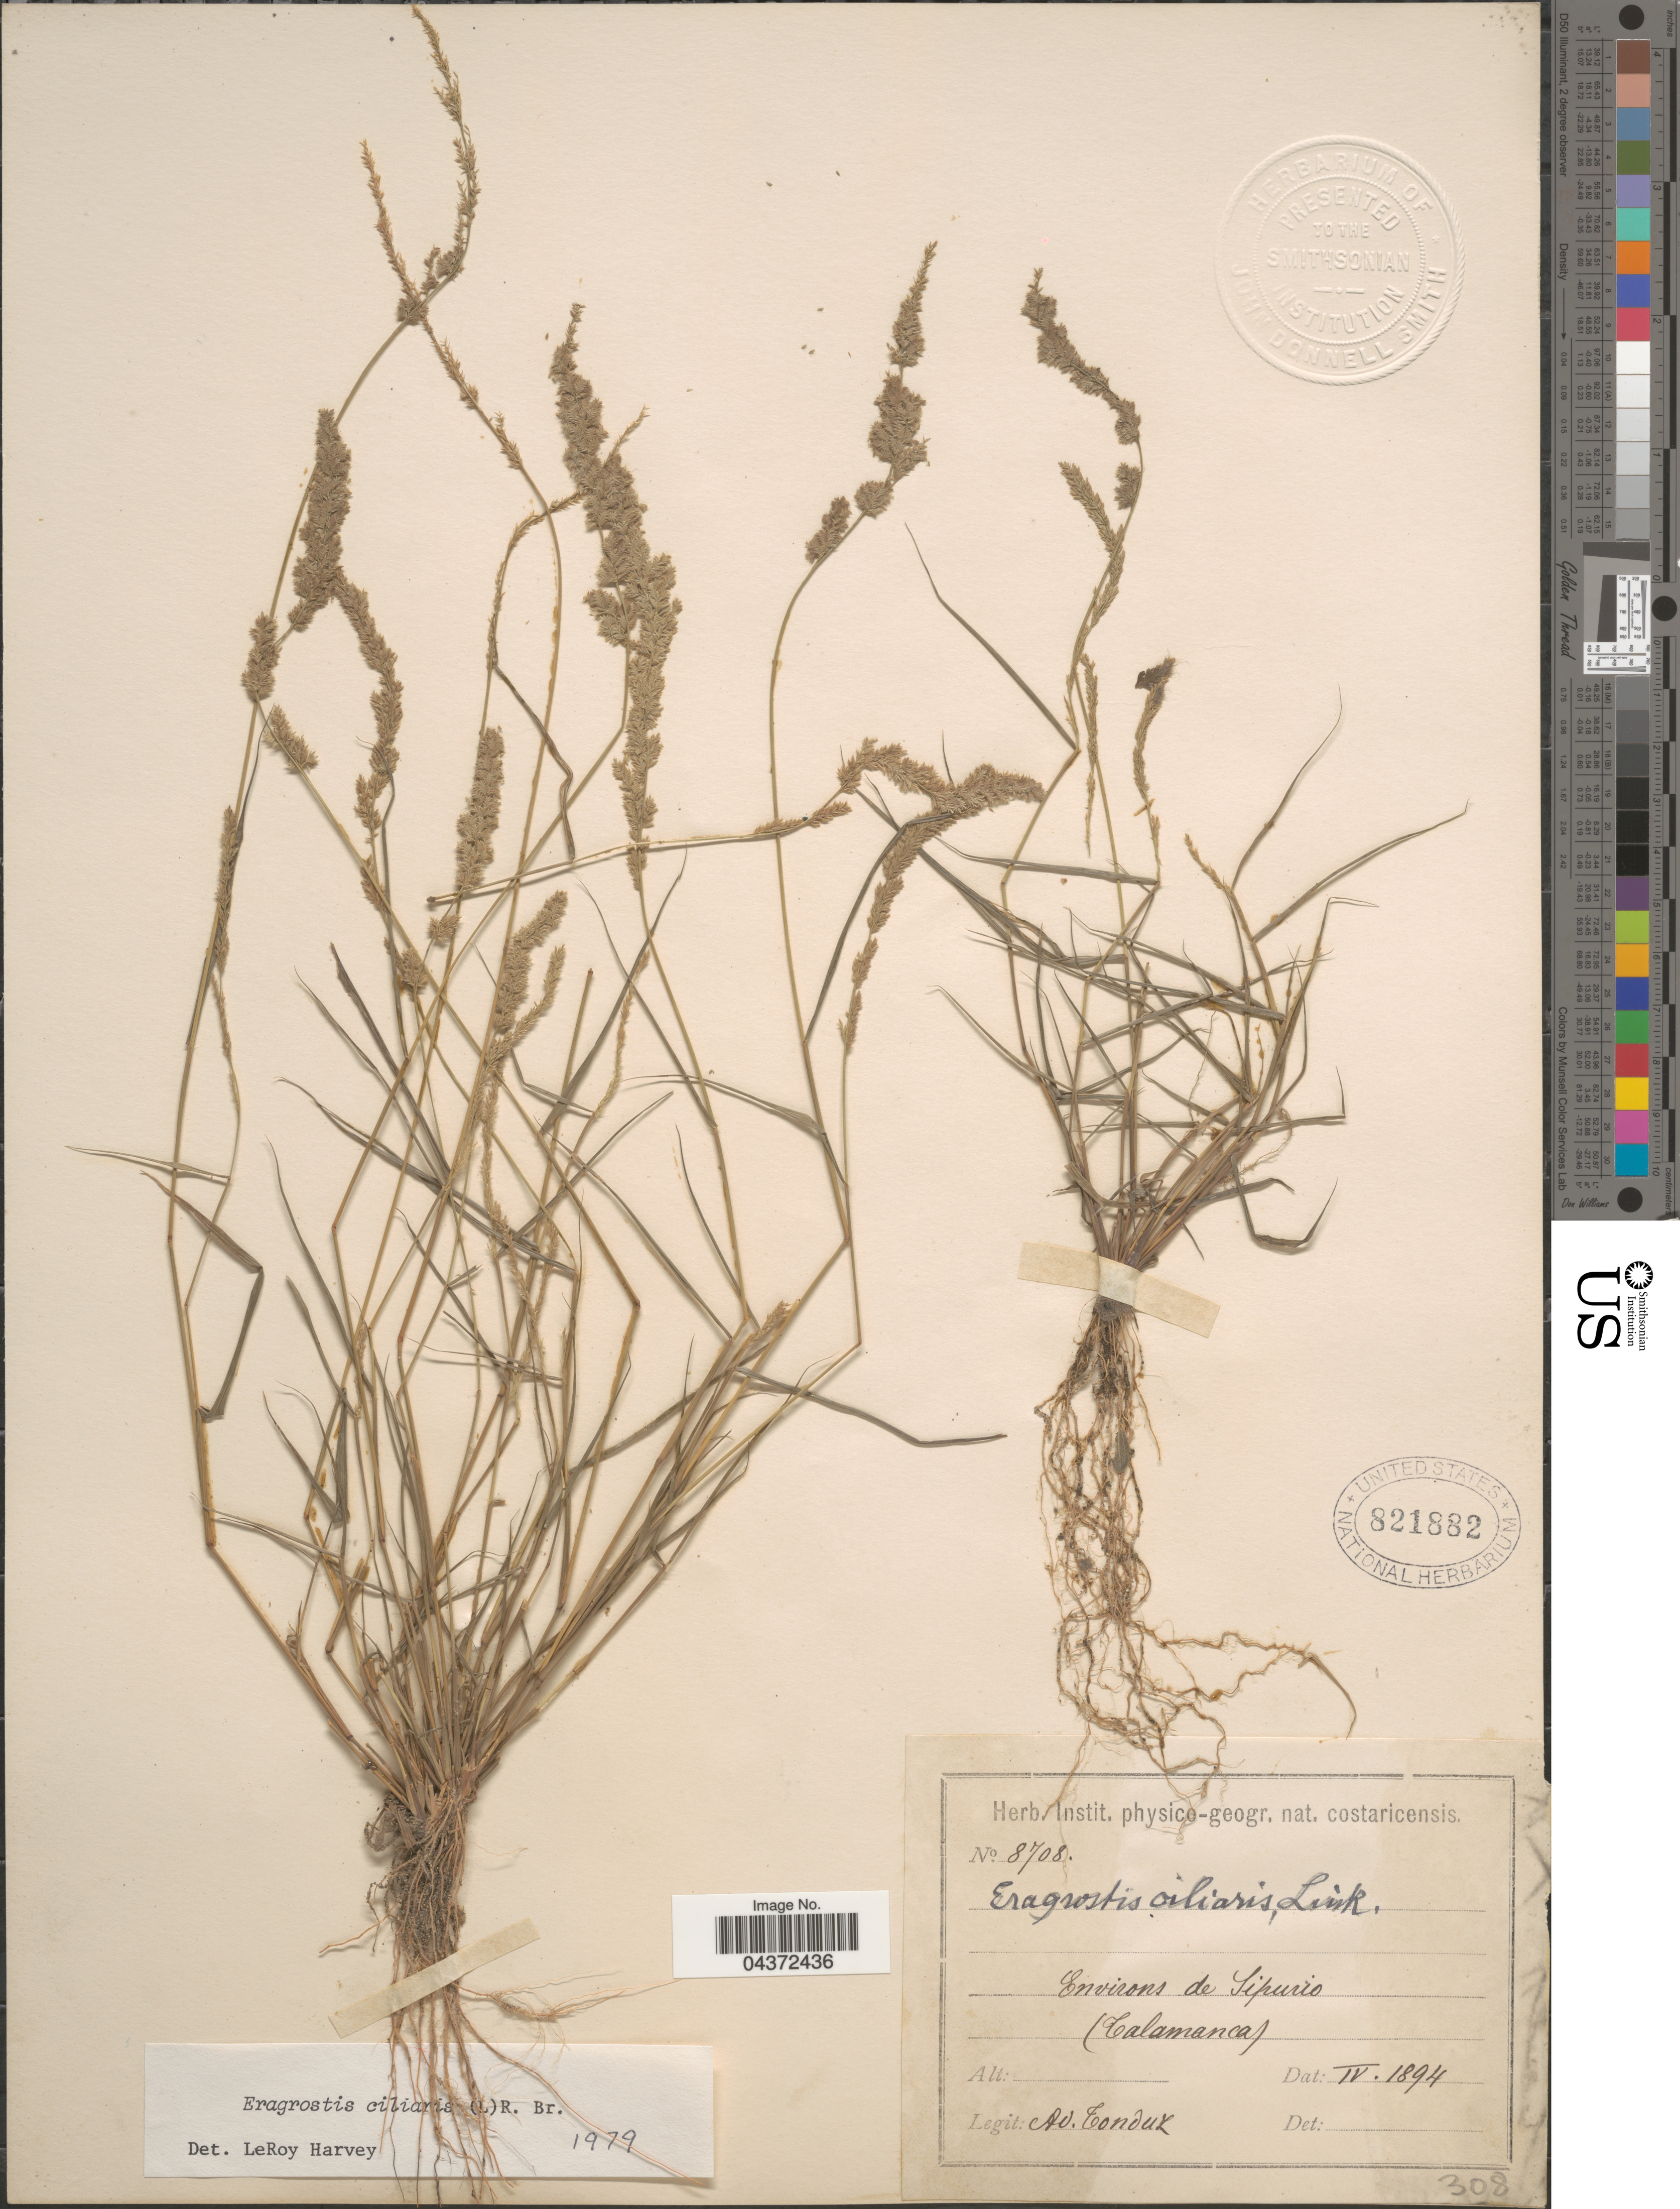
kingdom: Plantae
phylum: Tracheophyta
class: Liliopsida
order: Poales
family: Poaceae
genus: Eragrostis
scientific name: Eragrostis ciliaris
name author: (L.) R. Br.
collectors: A. Tonduz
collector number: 8708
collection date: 1894-04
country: Costa Rica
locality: Environs de Sipurio. (Talamanca).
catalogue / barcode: US 821882